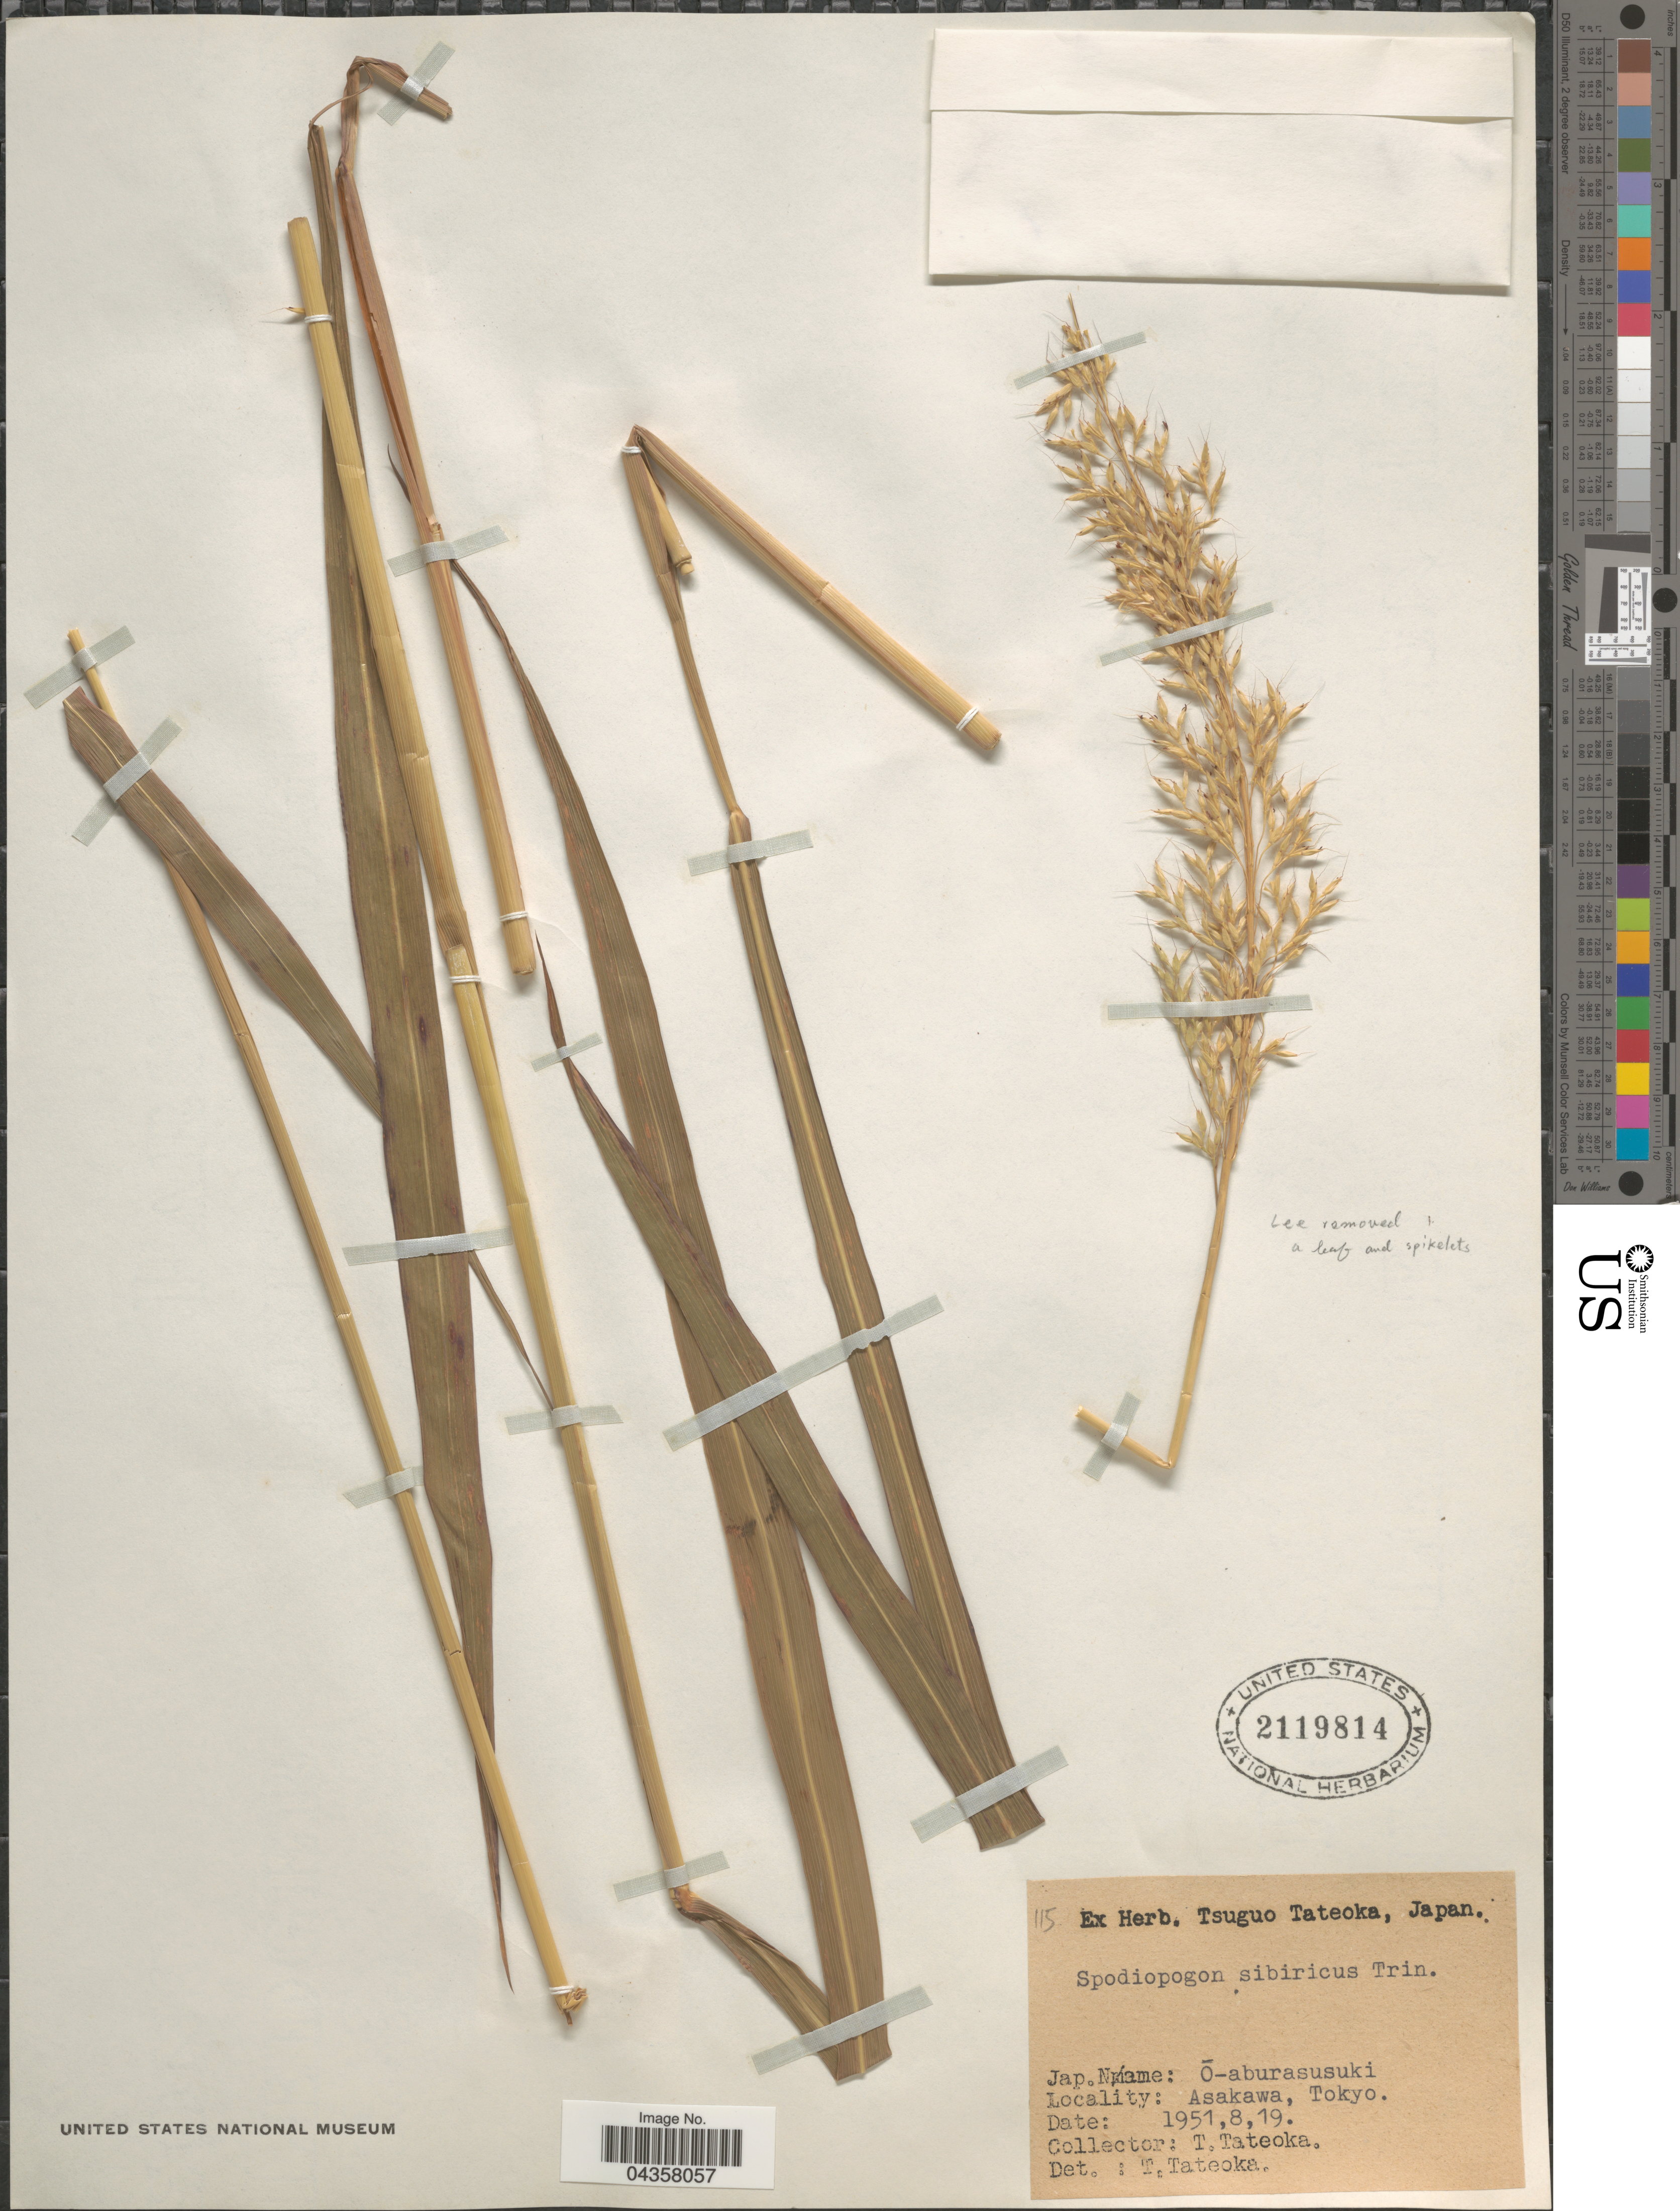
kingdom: Plantae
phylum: Tracheophyta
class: Liliopsida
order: Poales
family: Poaceae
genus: Spodiopogon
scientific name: Spodiopogon sibiricus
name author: Trin.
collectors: T. Tateoka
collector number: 115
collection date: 1951-08-19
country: Japan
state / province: Tokyo, Federal City of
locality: Asakawa, Tokyo.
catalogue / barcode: US 2119814